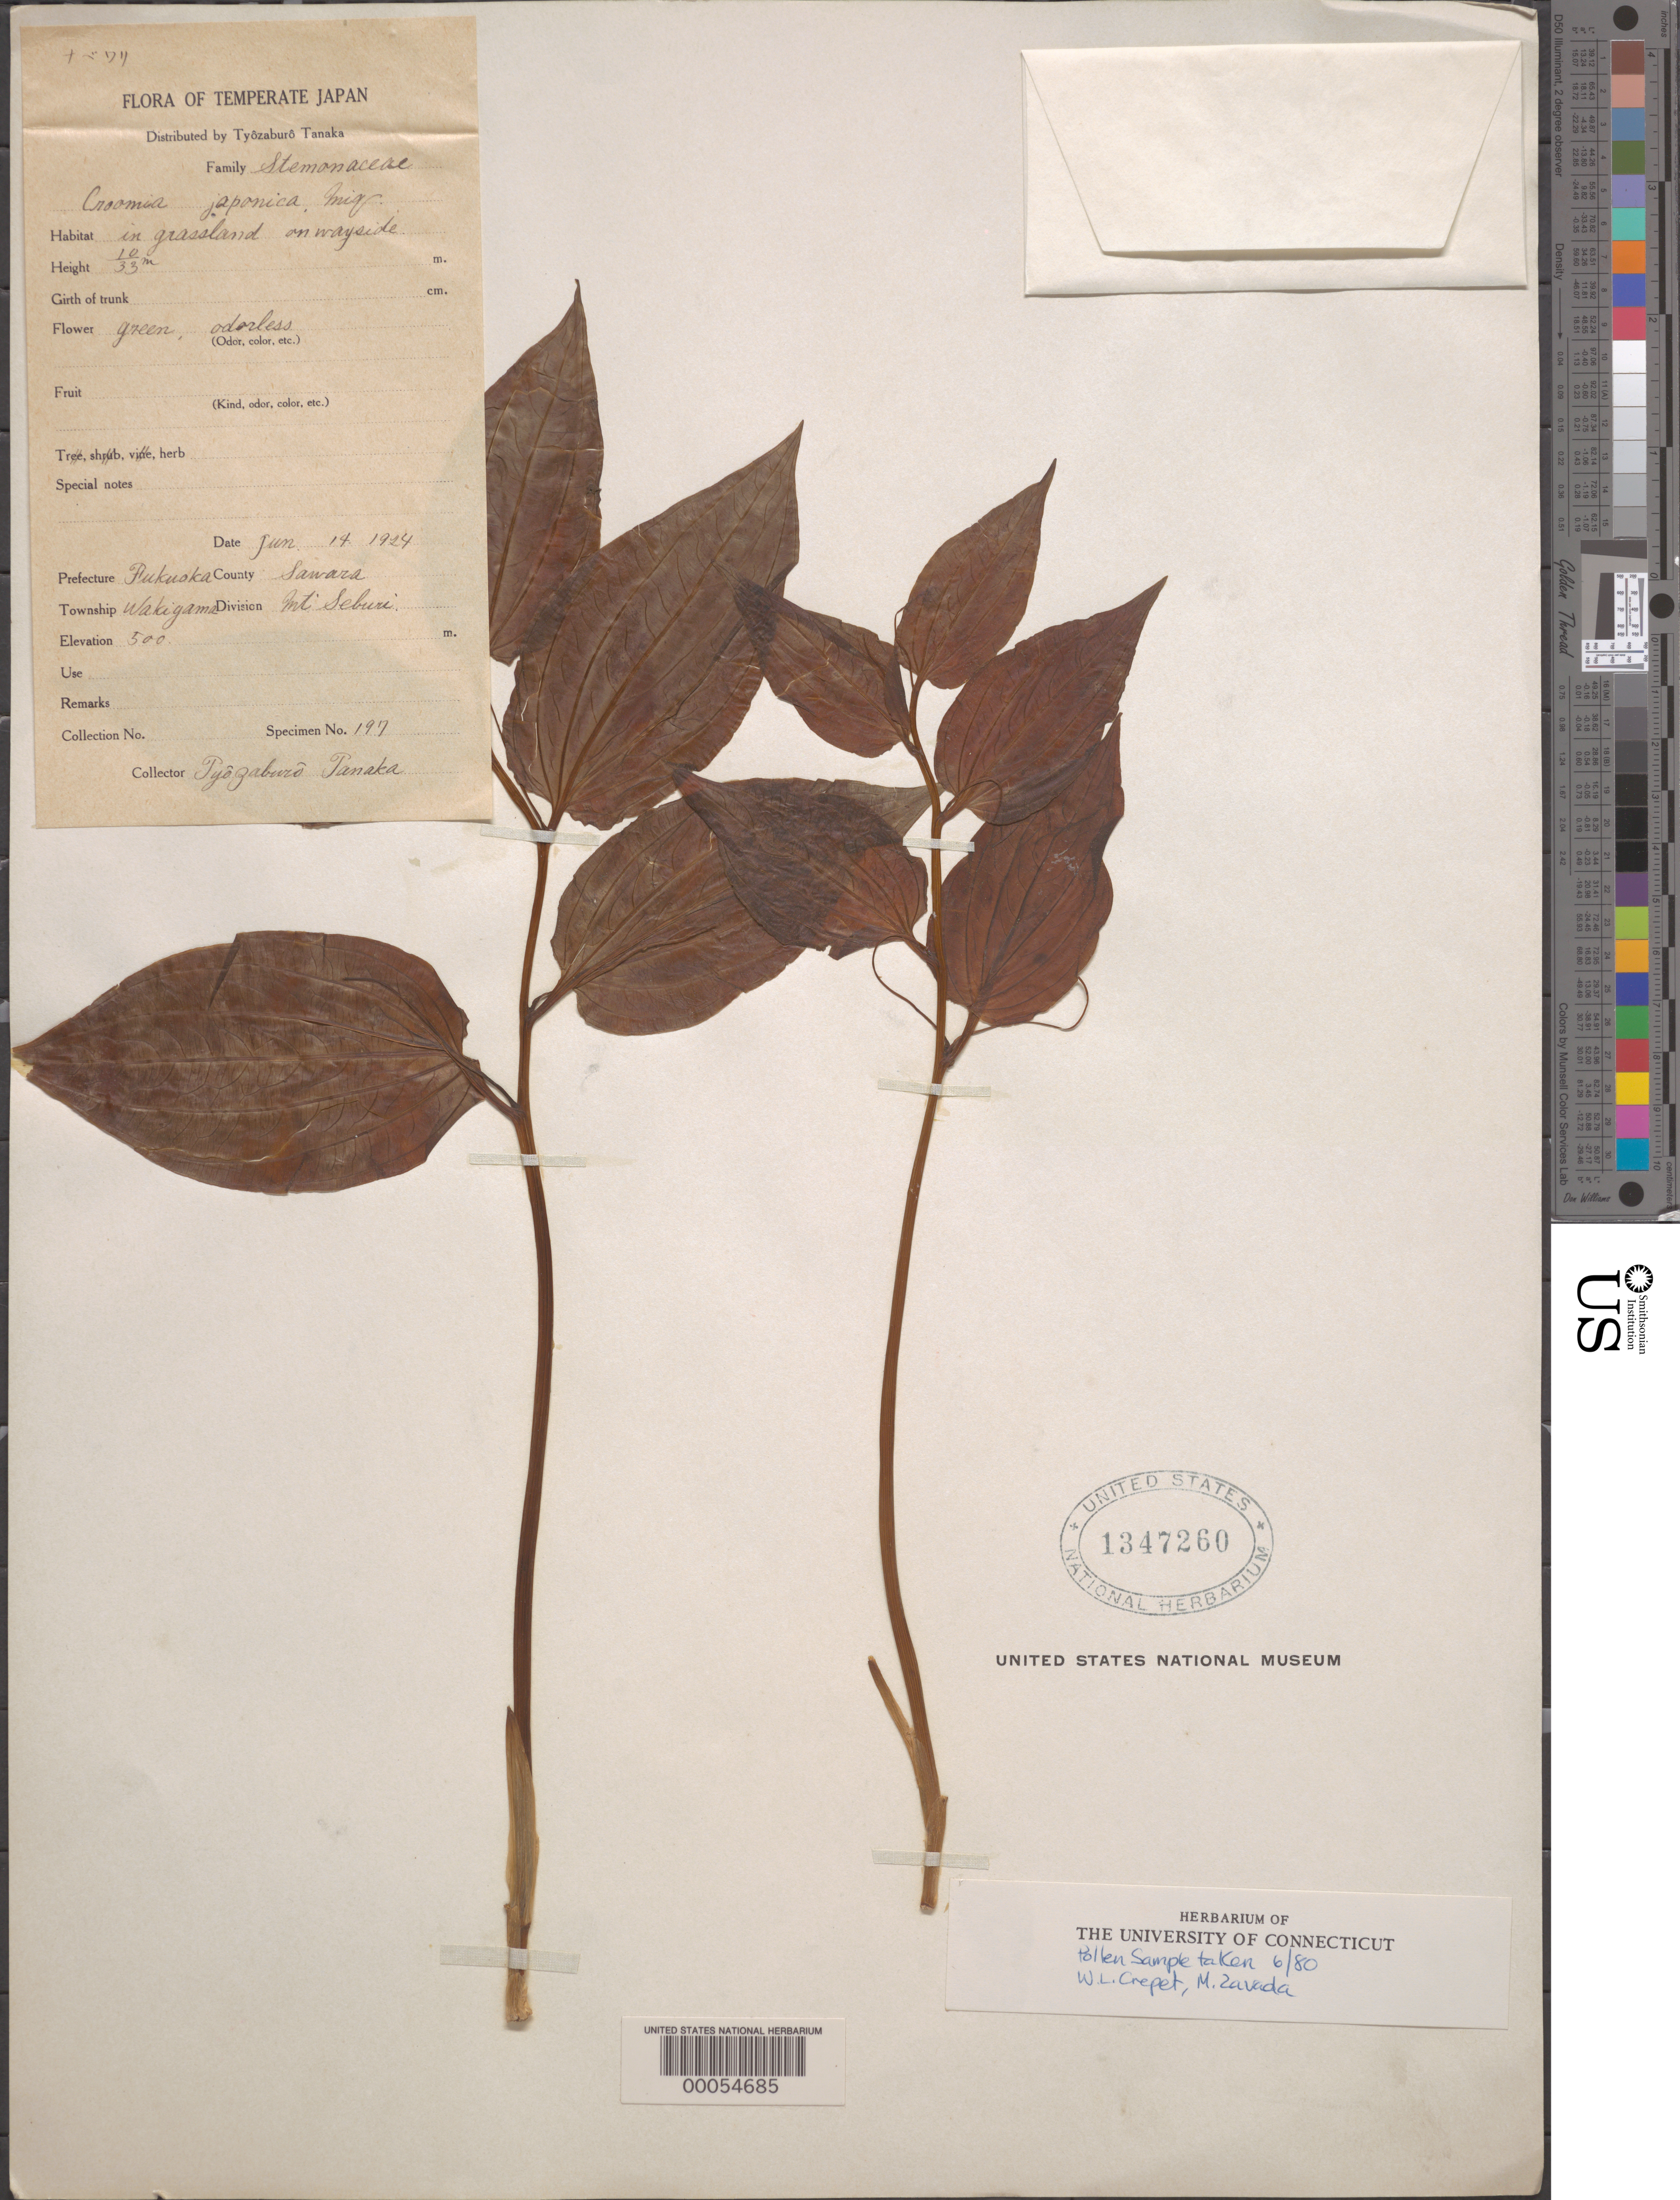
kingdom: Plantae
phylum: Tracheophyta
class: Liliopsida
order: Pandanales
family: Stemonaceae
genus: Stemona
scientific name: Stemona japonica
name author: (Blume) Miq.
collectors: T. Tanaka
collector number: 197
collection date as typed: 14 Jun 1924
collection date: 1924-06-14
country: Japan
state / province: Hukuoka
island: Kyushu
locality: Sawara, wakigama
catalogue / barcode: US 1347260